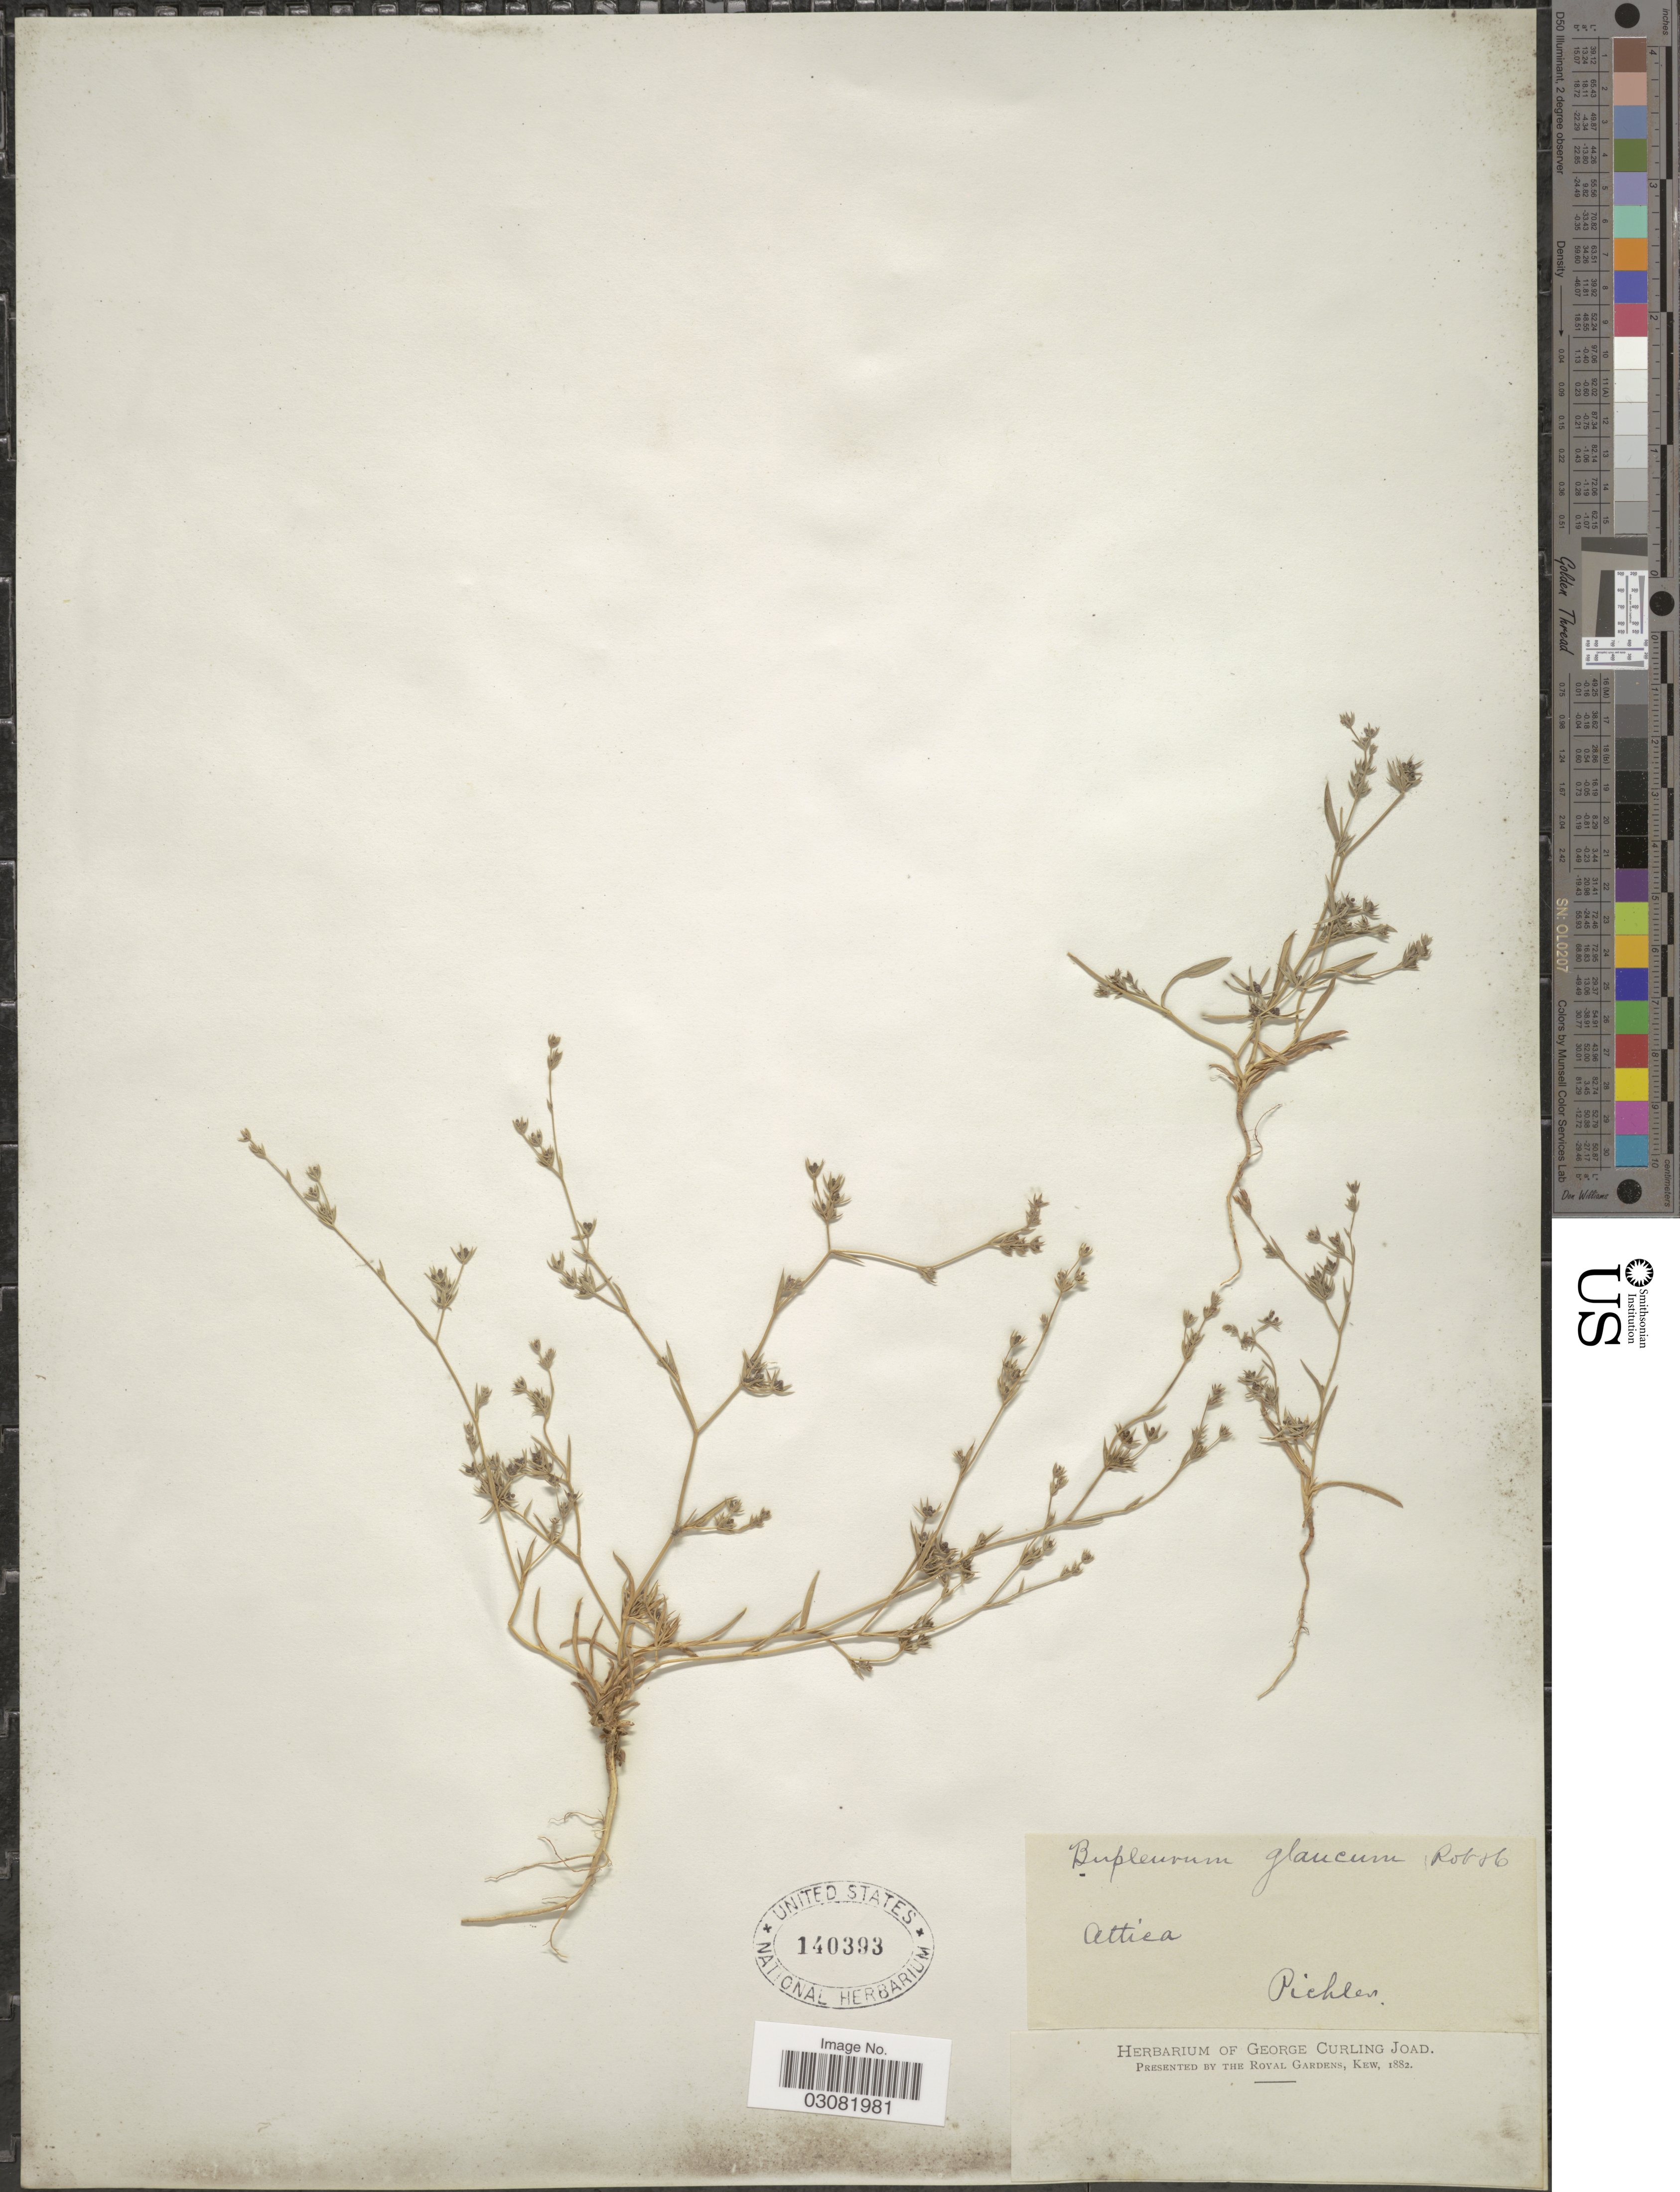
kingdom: Plantae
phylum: Tracheophyta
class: Magnoliopsida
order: Apiales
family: Apiaceae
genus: Bupleurum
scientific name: Bupleurum semicompositum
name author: L.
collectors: Pichler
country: Greece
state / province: Attica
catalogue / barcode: US 140393